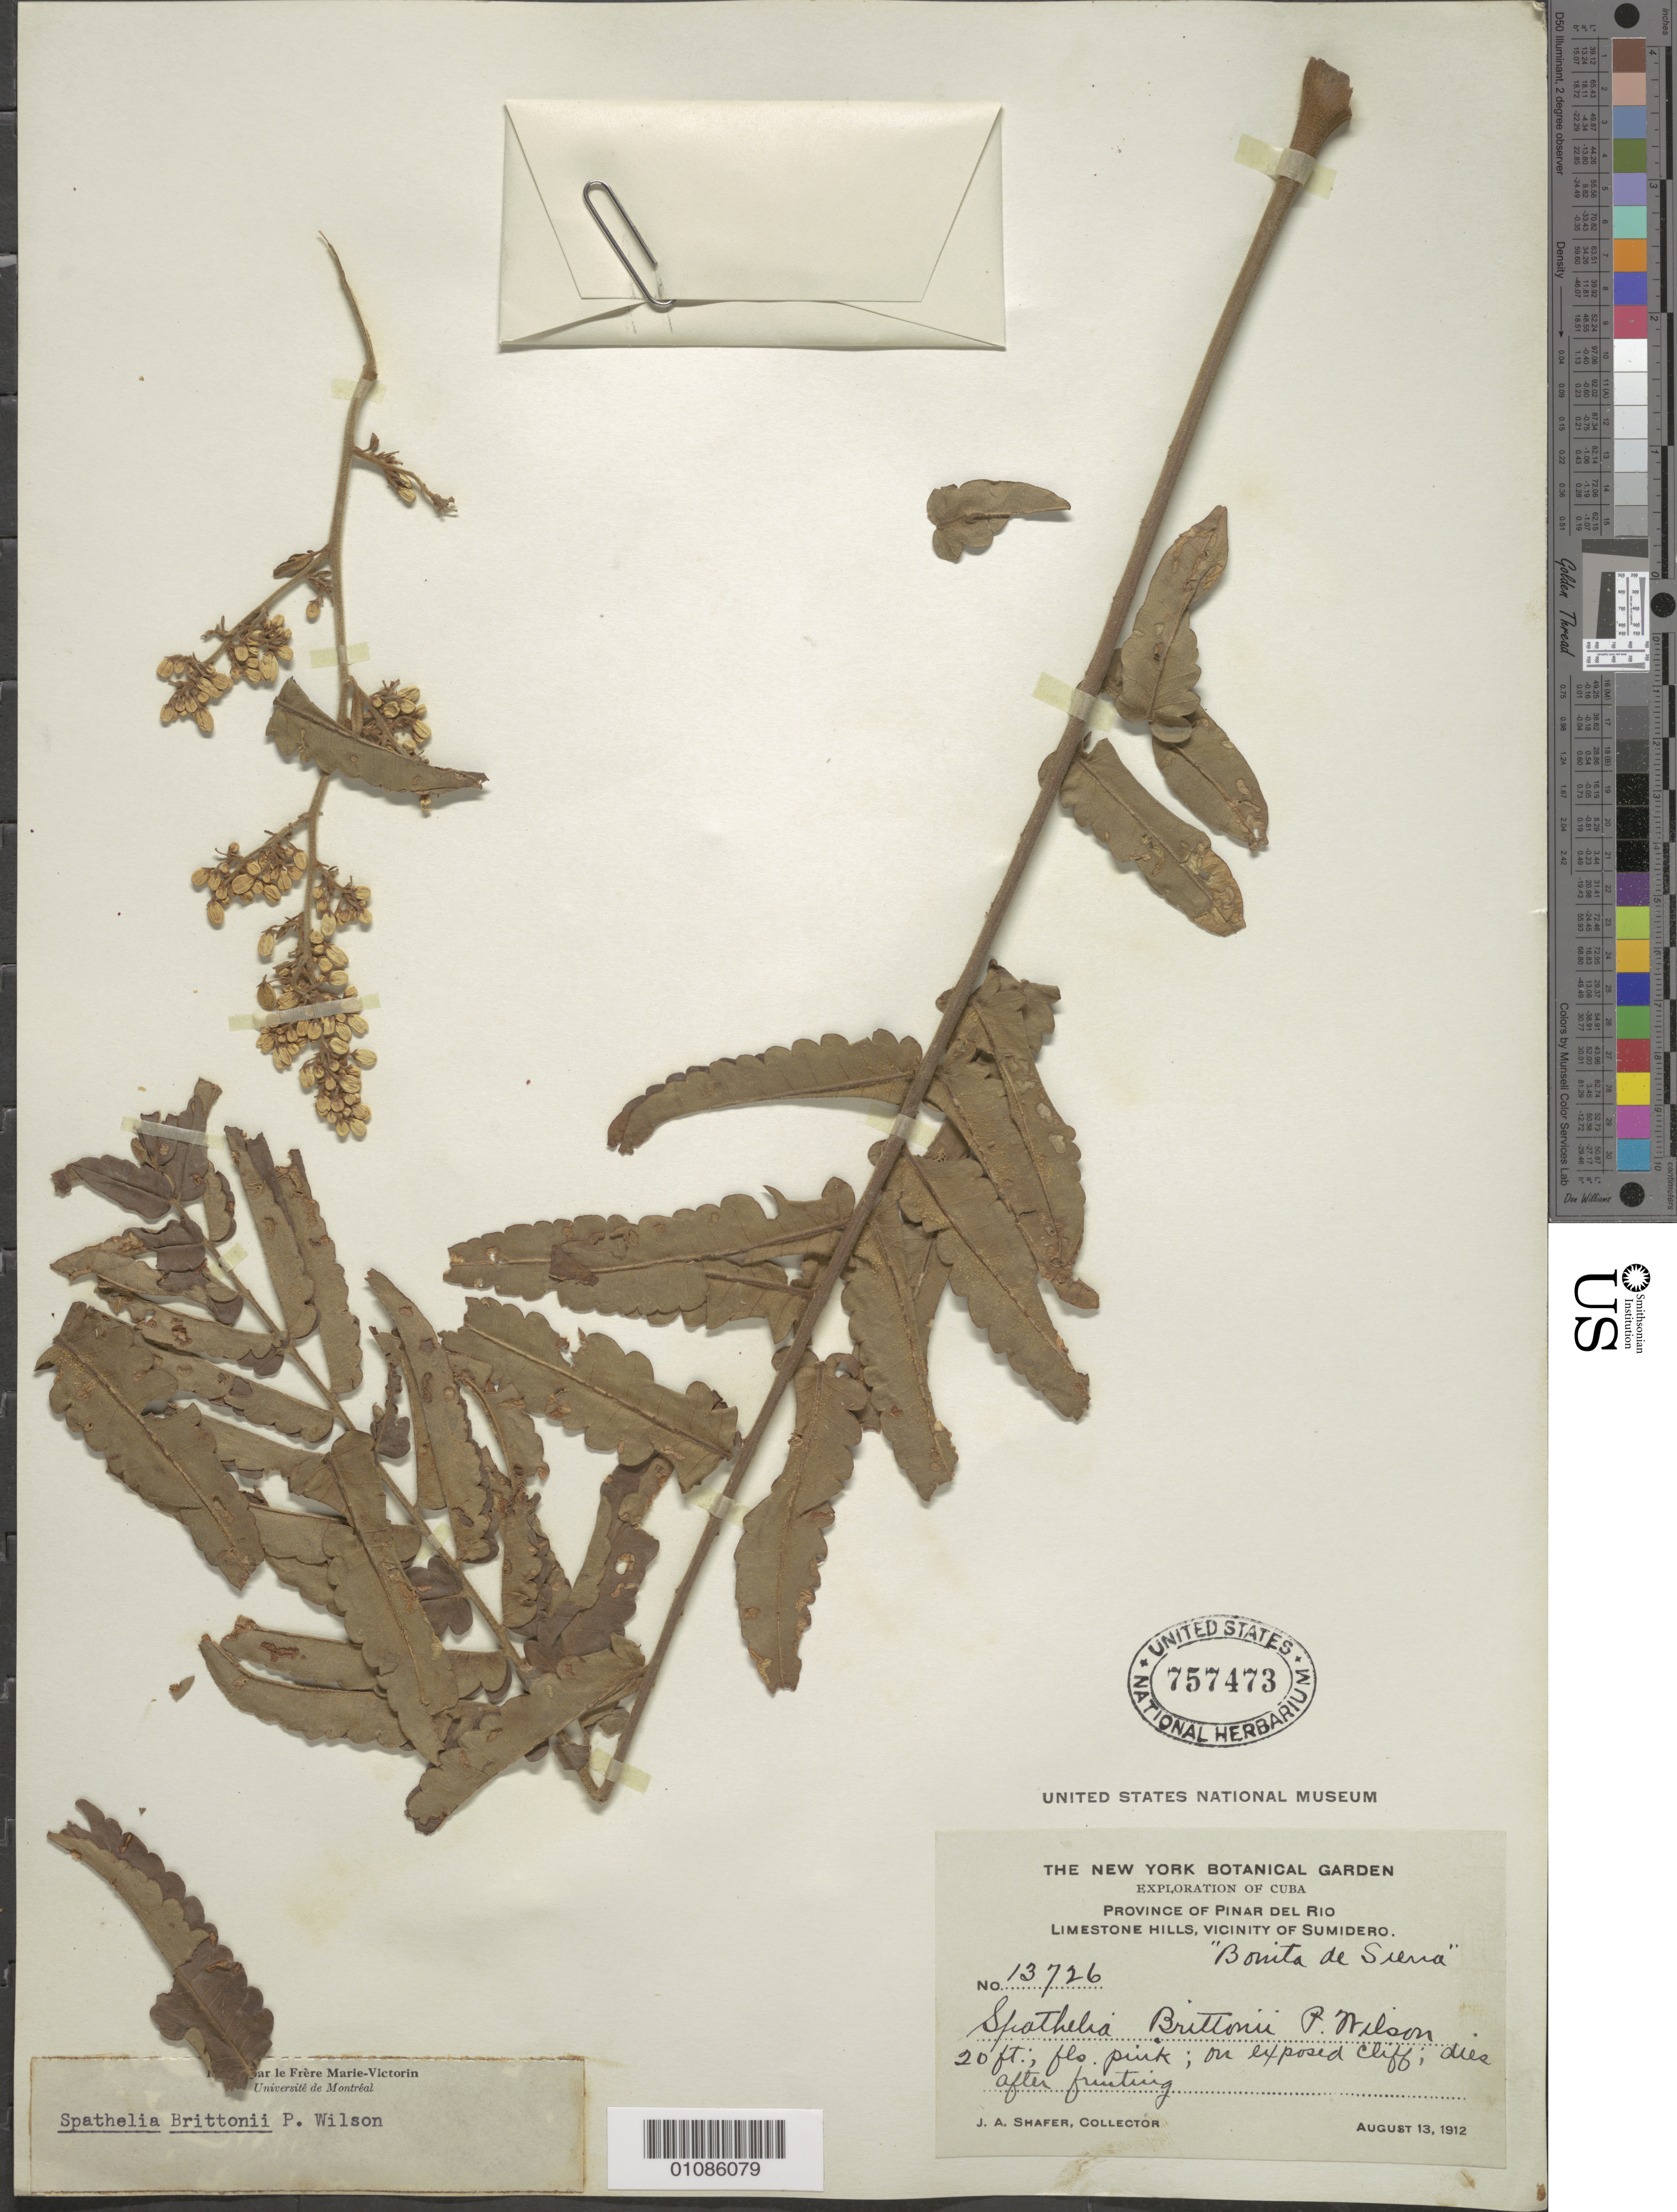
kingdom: Plantae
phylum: Tracheophyta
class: Magnoliopsida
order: Sapindales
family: Rutaceae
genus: Spathelia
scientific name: Spathelia brittonii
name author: P. Wilson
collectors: J. A. Shafer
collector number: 13726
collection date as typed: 13 Aug 1912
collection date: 1912-08-13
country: Cuba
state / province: Pinar del Rio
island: Cuba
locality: Pinar del Rio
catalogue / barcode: US 757473